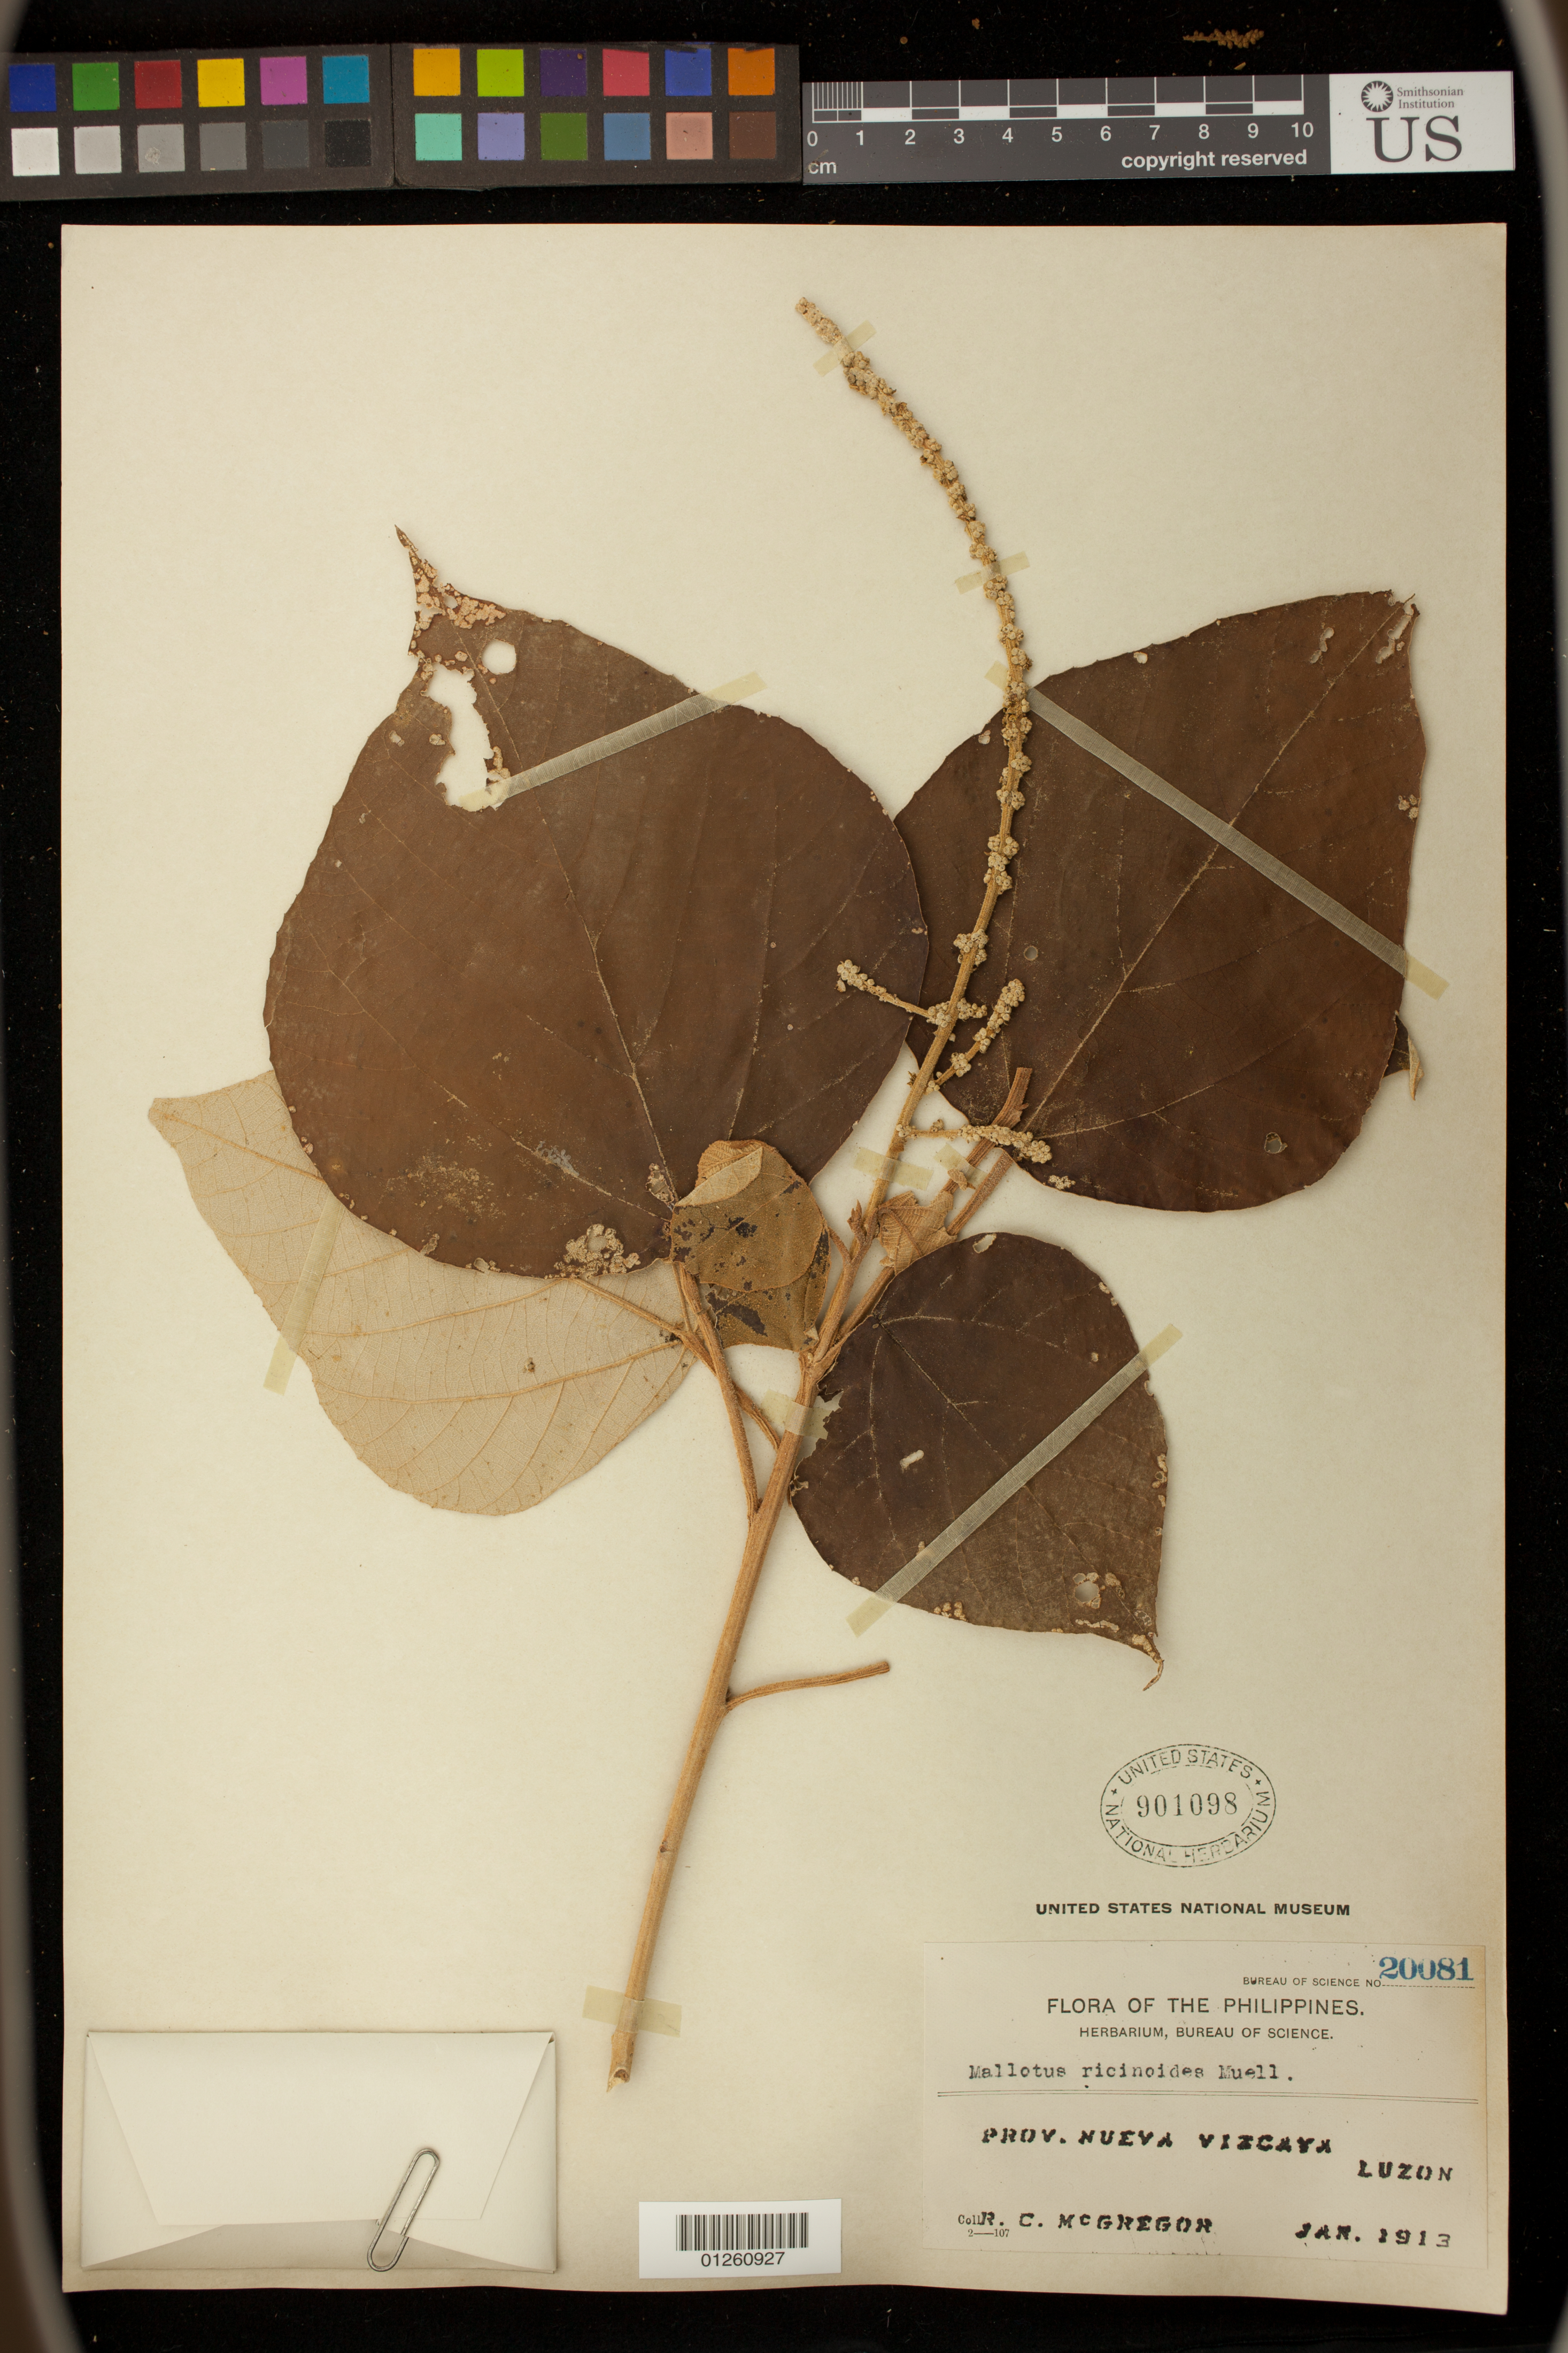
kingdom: Plantae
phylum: Tracheophyta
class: Magnoliopsida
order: Malpighiales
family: Euphorbiaceae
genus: Mallotus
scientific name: Mallotus ricinoides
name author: (Pers.) Müll. Arg.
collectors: R. C. McGregor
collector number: Bur. Sci. 20081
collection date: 1913-01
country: Philippines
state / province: Cagayan Valley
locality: Prov. Nueva Viscaya, Luzon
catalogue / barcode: US 901098